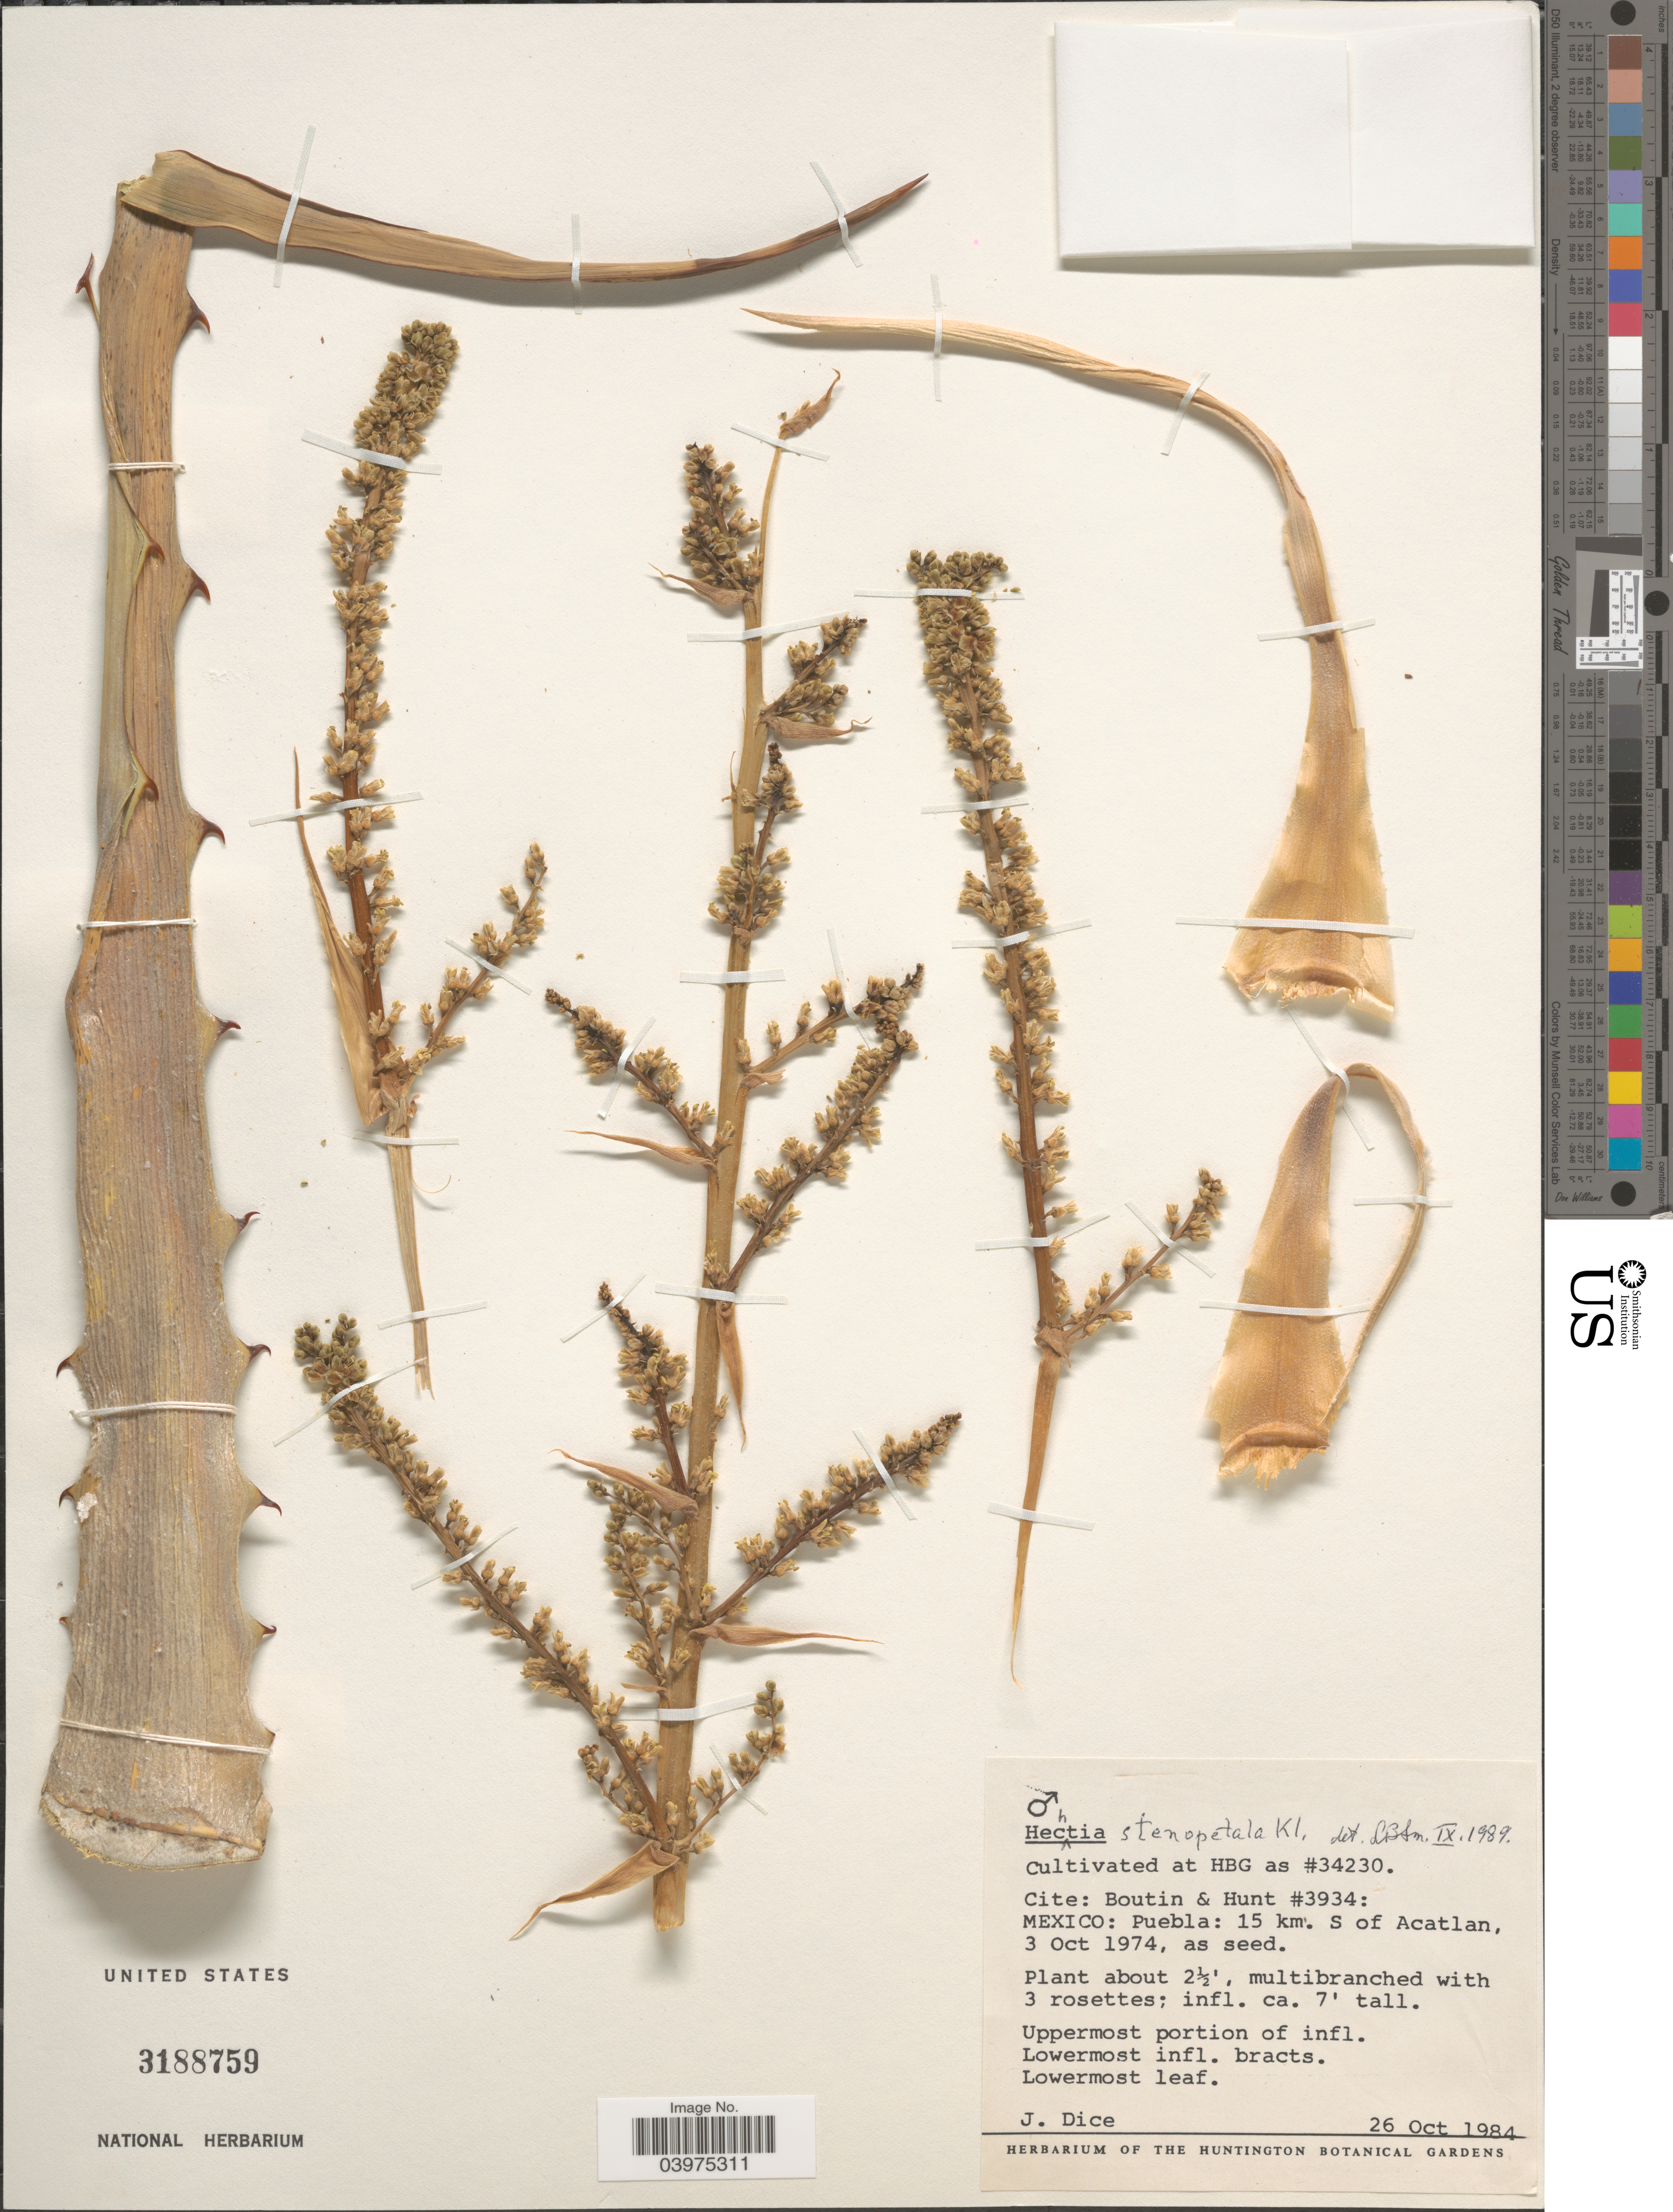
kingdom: Plantae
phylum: Tracheophyta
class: Liliopsida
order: Poales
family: Bromeliaceae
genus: Hechtia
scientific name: Hechtia stenopetala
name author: Klotzsch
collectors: J. Dice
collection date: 1984-10-26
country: United States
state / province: California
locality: Cultivated at HBG as #34230.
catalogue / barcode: US 3188759